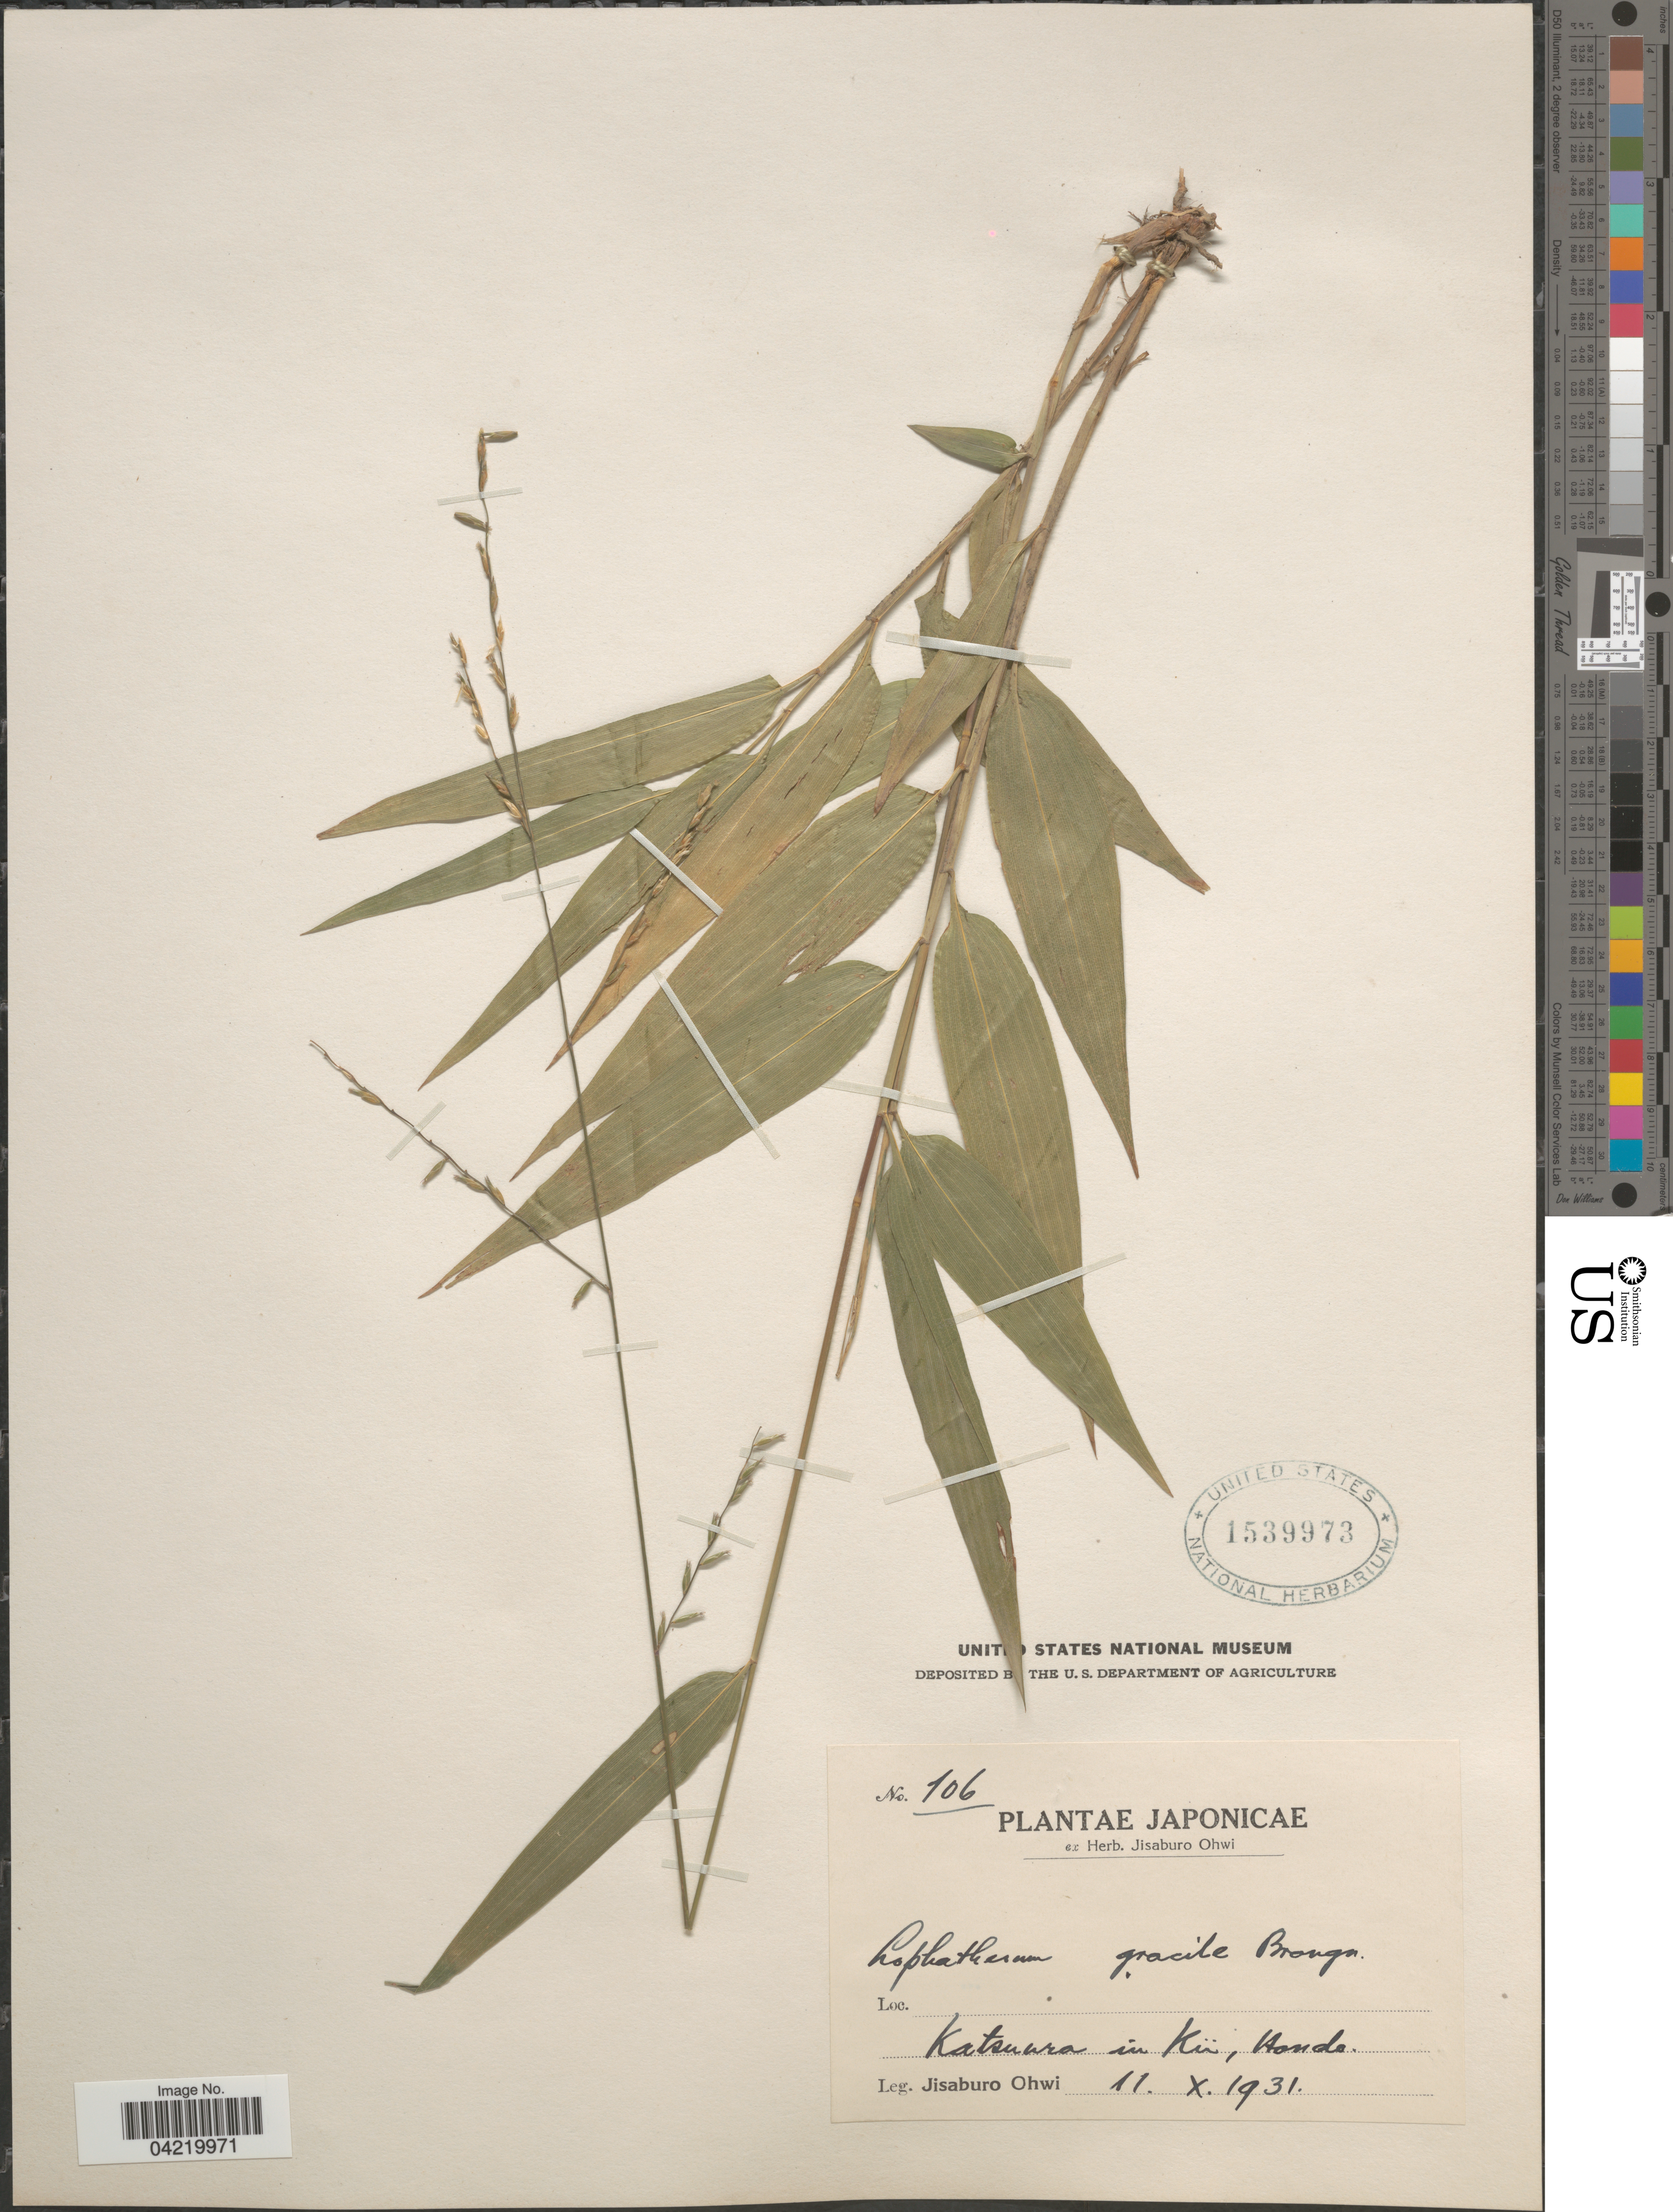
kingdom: Plantae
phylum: Tracheophyta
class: Liliopsida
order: Poales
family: Poaceae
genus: Lophatherum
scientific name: Lophatherum gracile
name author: Brongn.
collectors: J. Ohwi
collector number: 106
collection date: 1931-10-11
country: Japan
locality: Katsuara in Kii, Honda.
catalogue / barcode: US 1539973